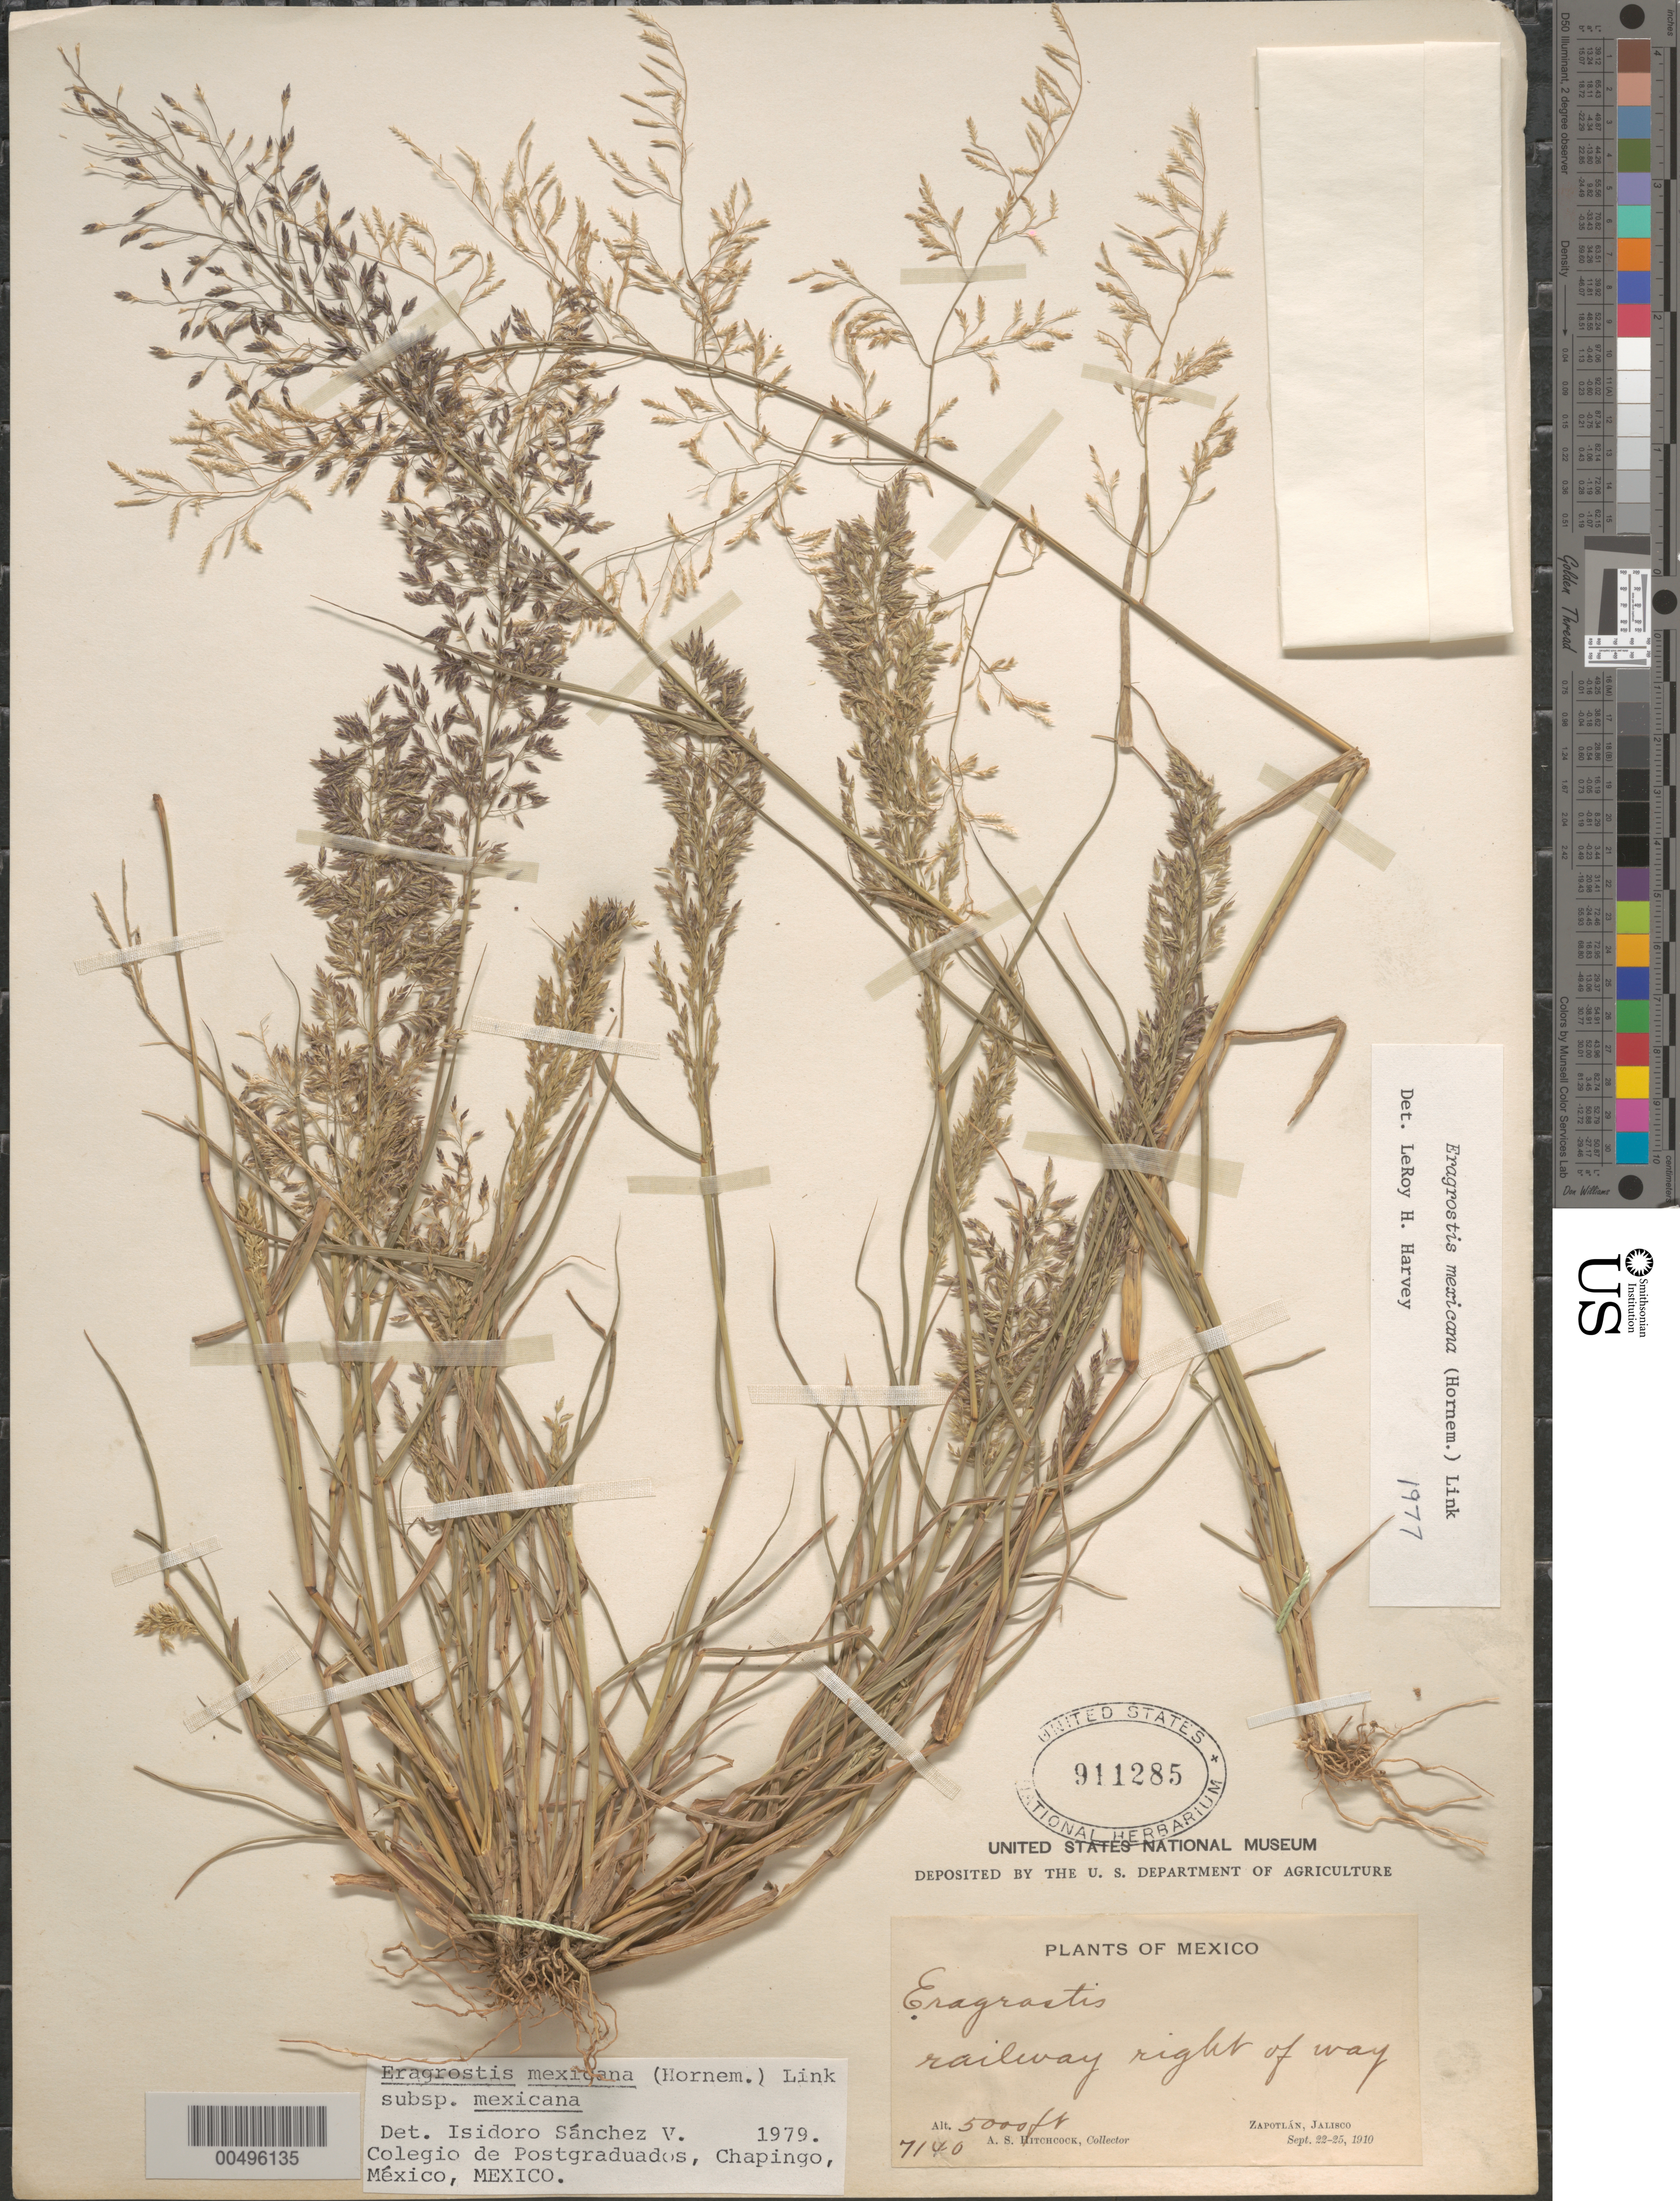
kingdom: Plantae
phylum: Tracheophyta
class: Liliopsida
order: Poales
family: Poaceae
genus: Eragrostis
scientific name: Eragrostis mexicana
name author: (Hornem.) Link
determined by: Sánchez Vega, I. M.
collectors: A. S. Hitchcock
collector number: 7140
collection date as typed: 22 Sep 1910 to 25 Sep 1910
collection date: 1910-09-22/1910-09-25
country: Mexico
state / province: Jalisco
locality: Zapotlán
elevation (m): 1524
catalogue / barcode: US 911285